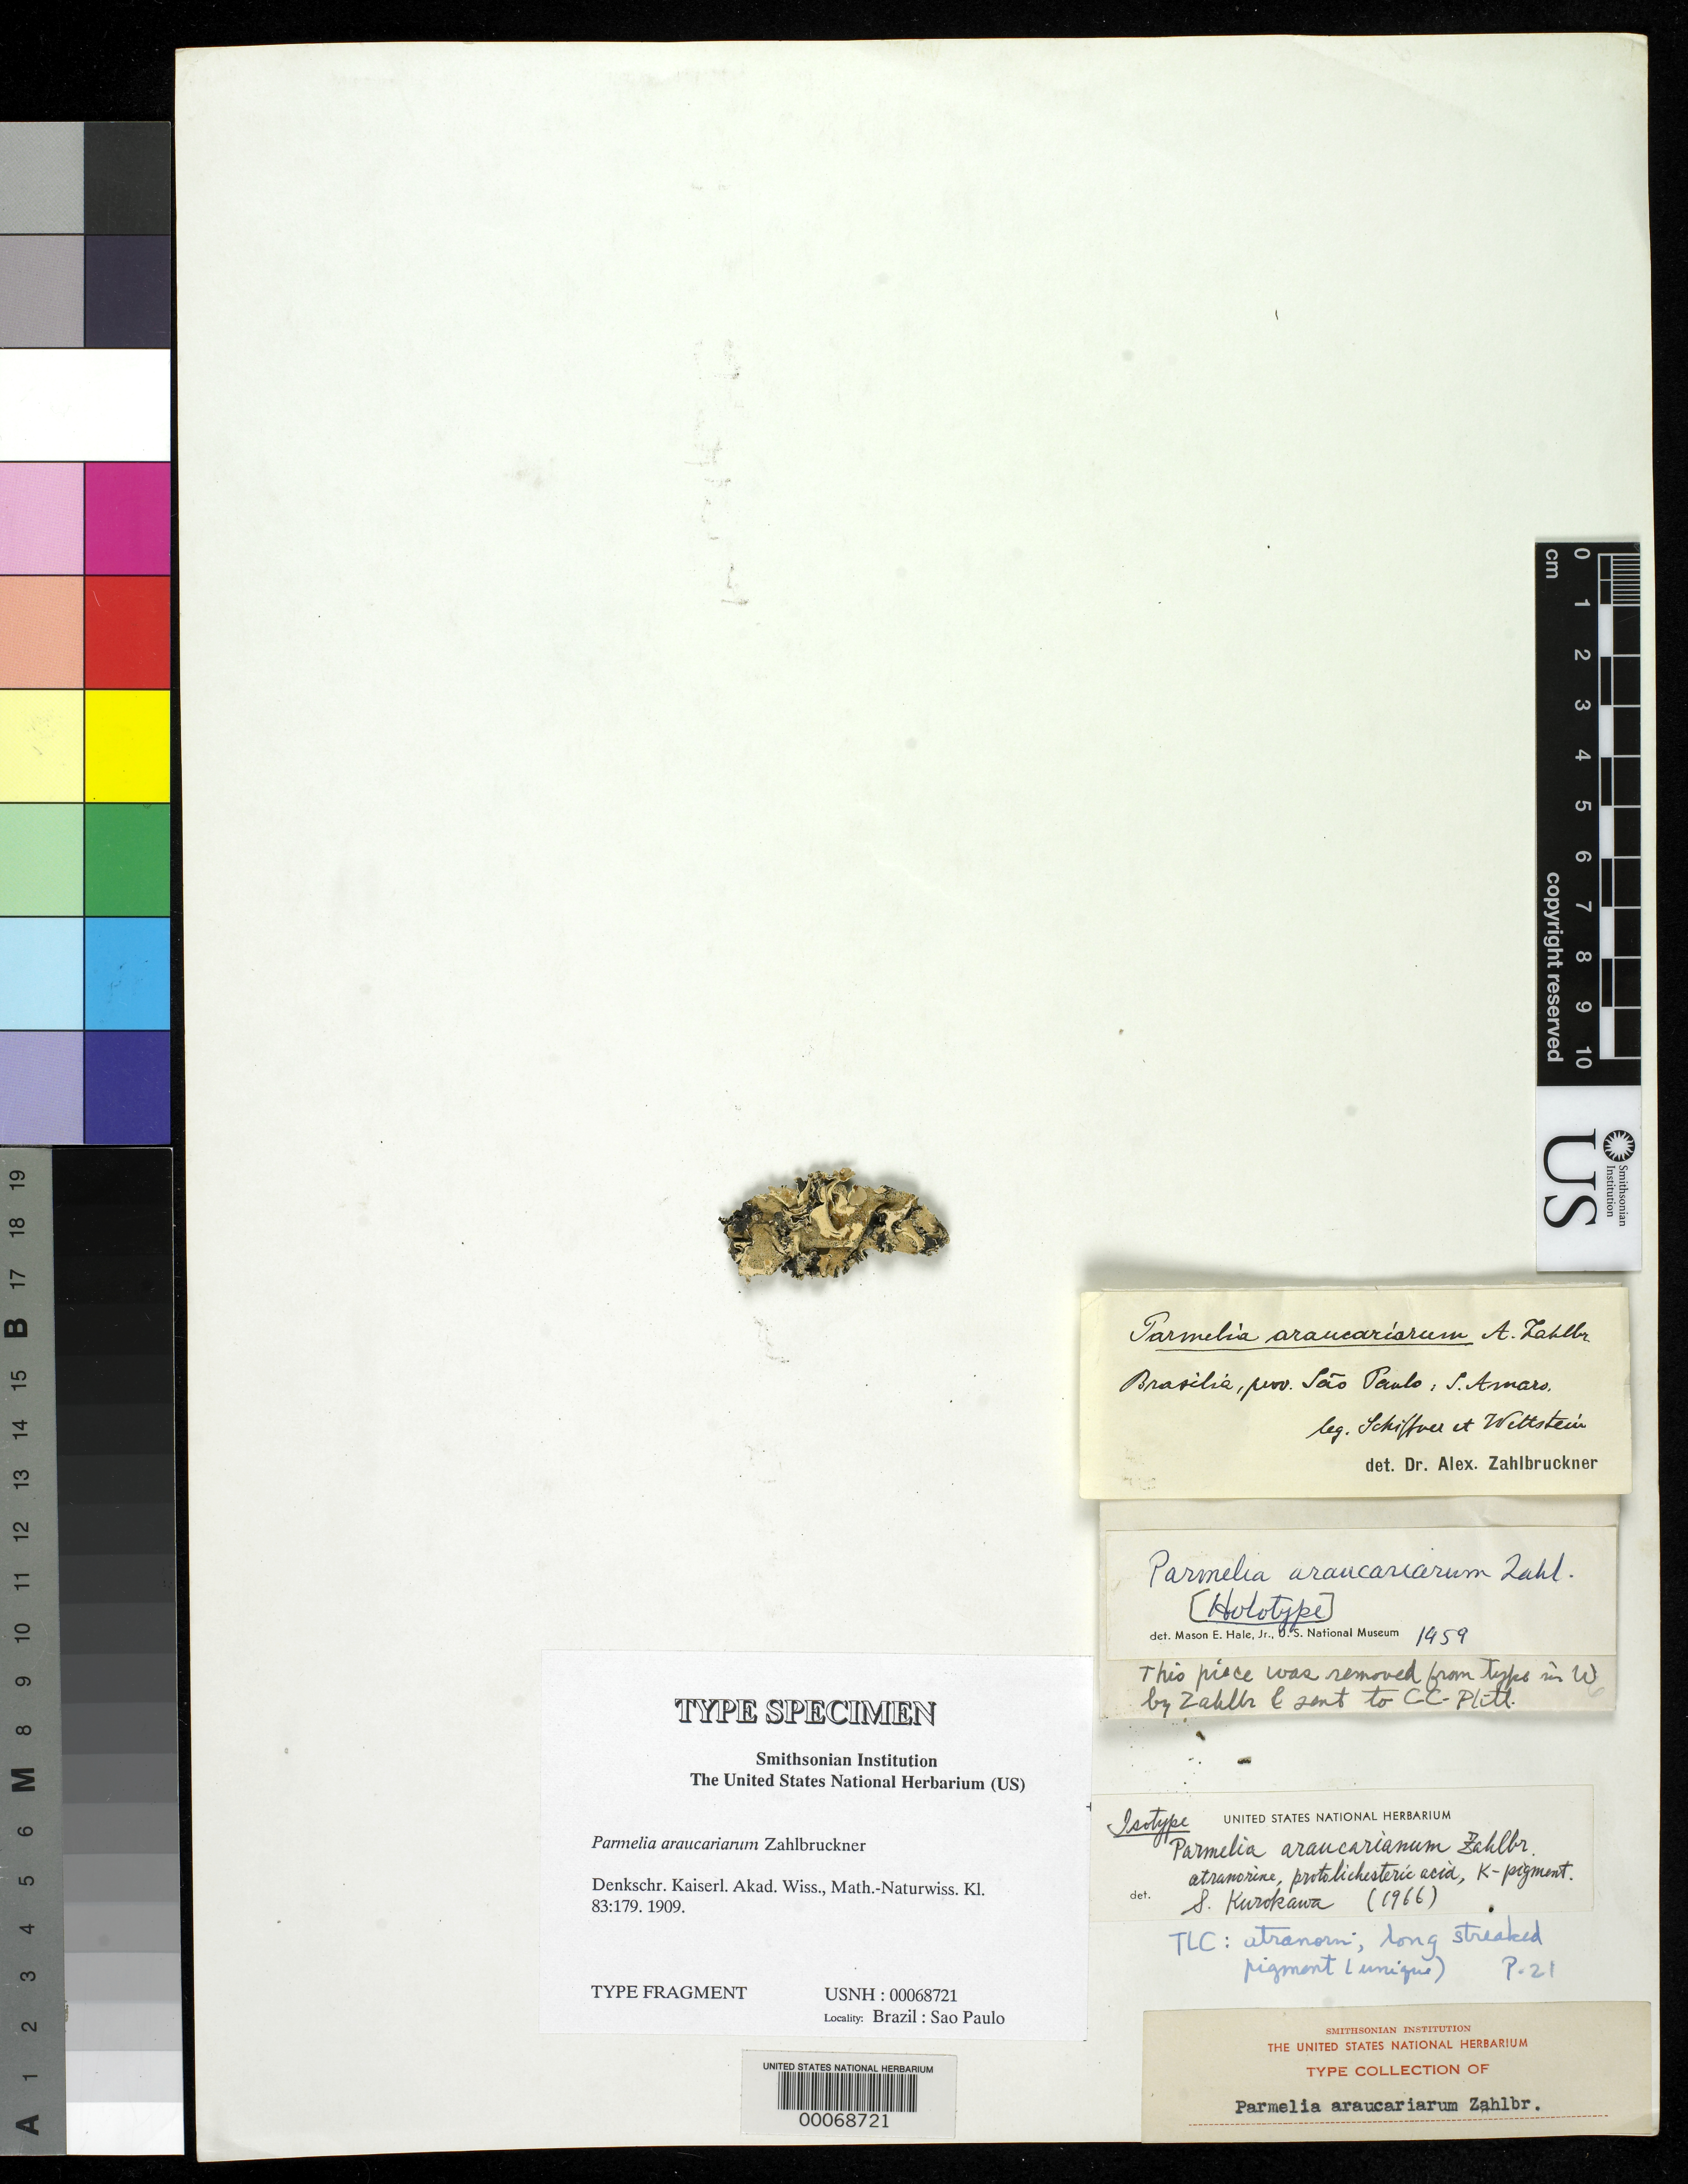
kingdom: Fungi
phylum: Ascomycota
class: Lecanoromycetes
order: Lecanorales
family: Parmeliaceae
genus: Parmelia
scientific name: Parmelia araucariarum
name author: Zahlbr.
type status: Type Fragment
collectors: V. F. Schiffner & F. Wettstein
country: Brazil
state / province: São Paulo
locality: Sao Amaro.